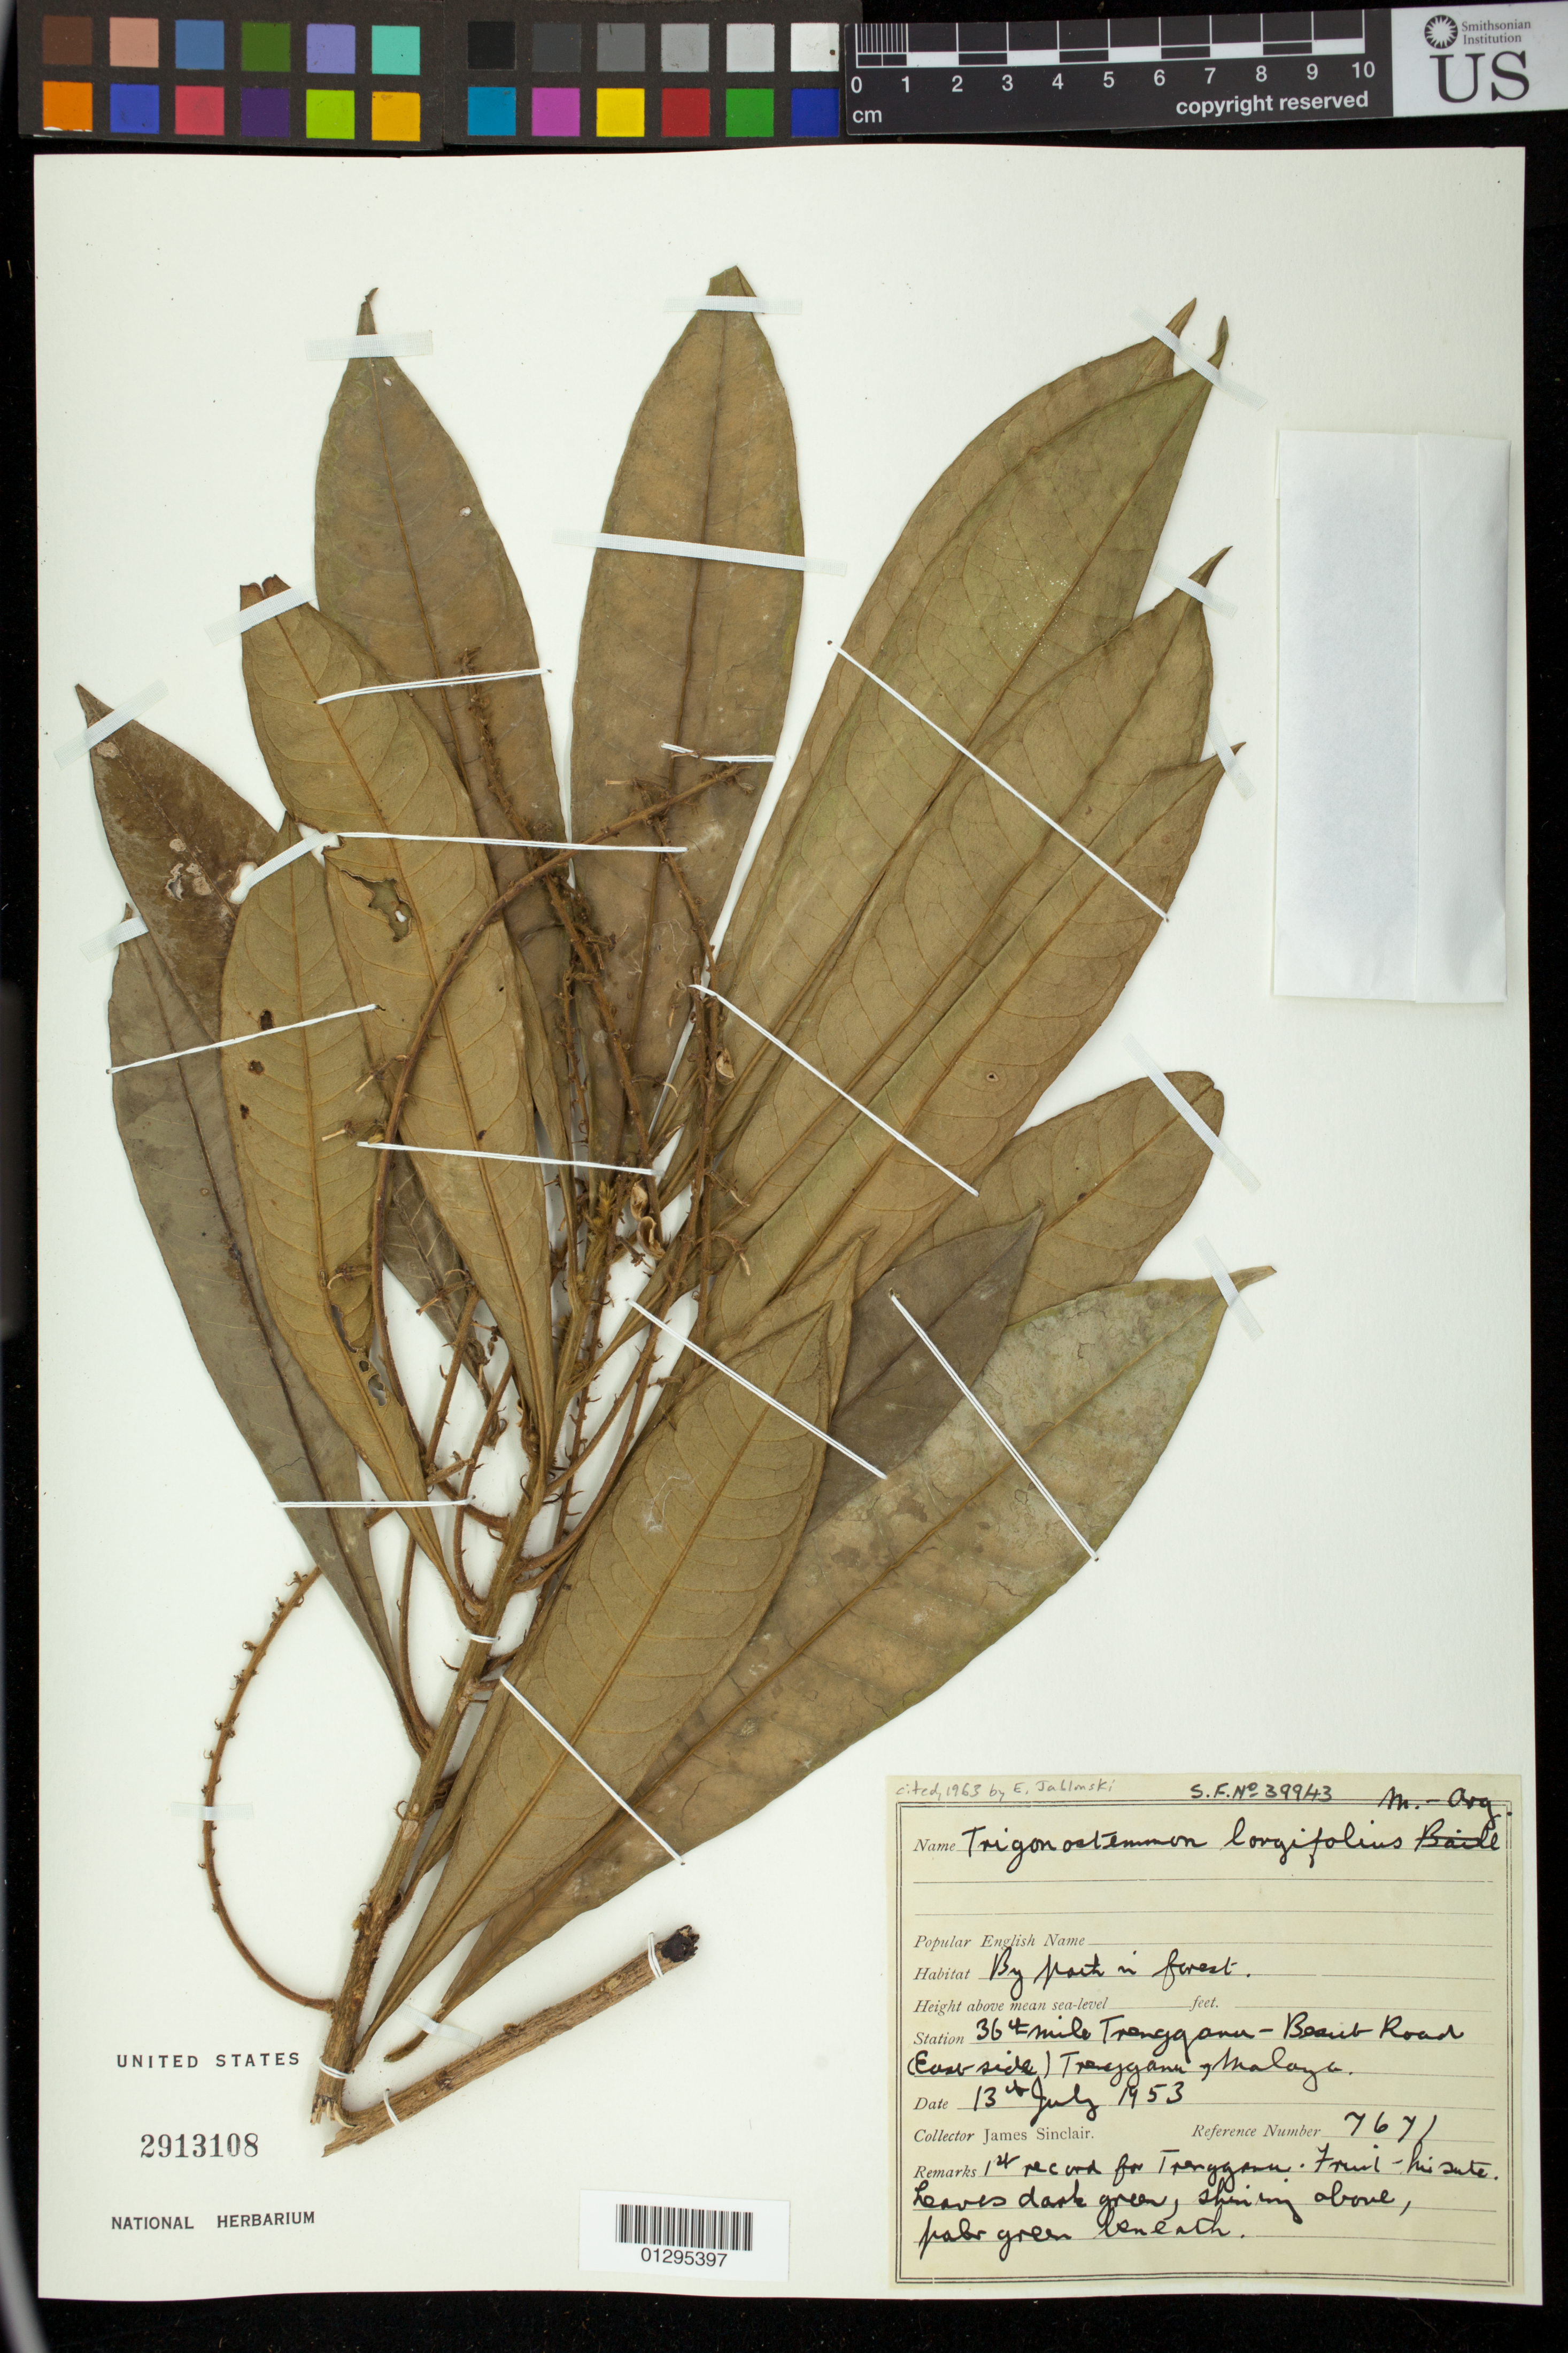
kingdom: Plantae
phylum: Tracheophyta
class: Magnoliopsida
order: Malpighiales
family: Euphorbiaceae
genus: Trigonostemon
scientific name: Trigonostemon longifolius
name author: Baill. ex Müll. Arg.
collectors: J. Sinclair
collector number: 7671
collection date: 1953-07-13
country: Malaysia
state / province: Terengganu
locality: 36th mile Trengganu - Besub Road (East side)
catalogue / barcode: US 2913108